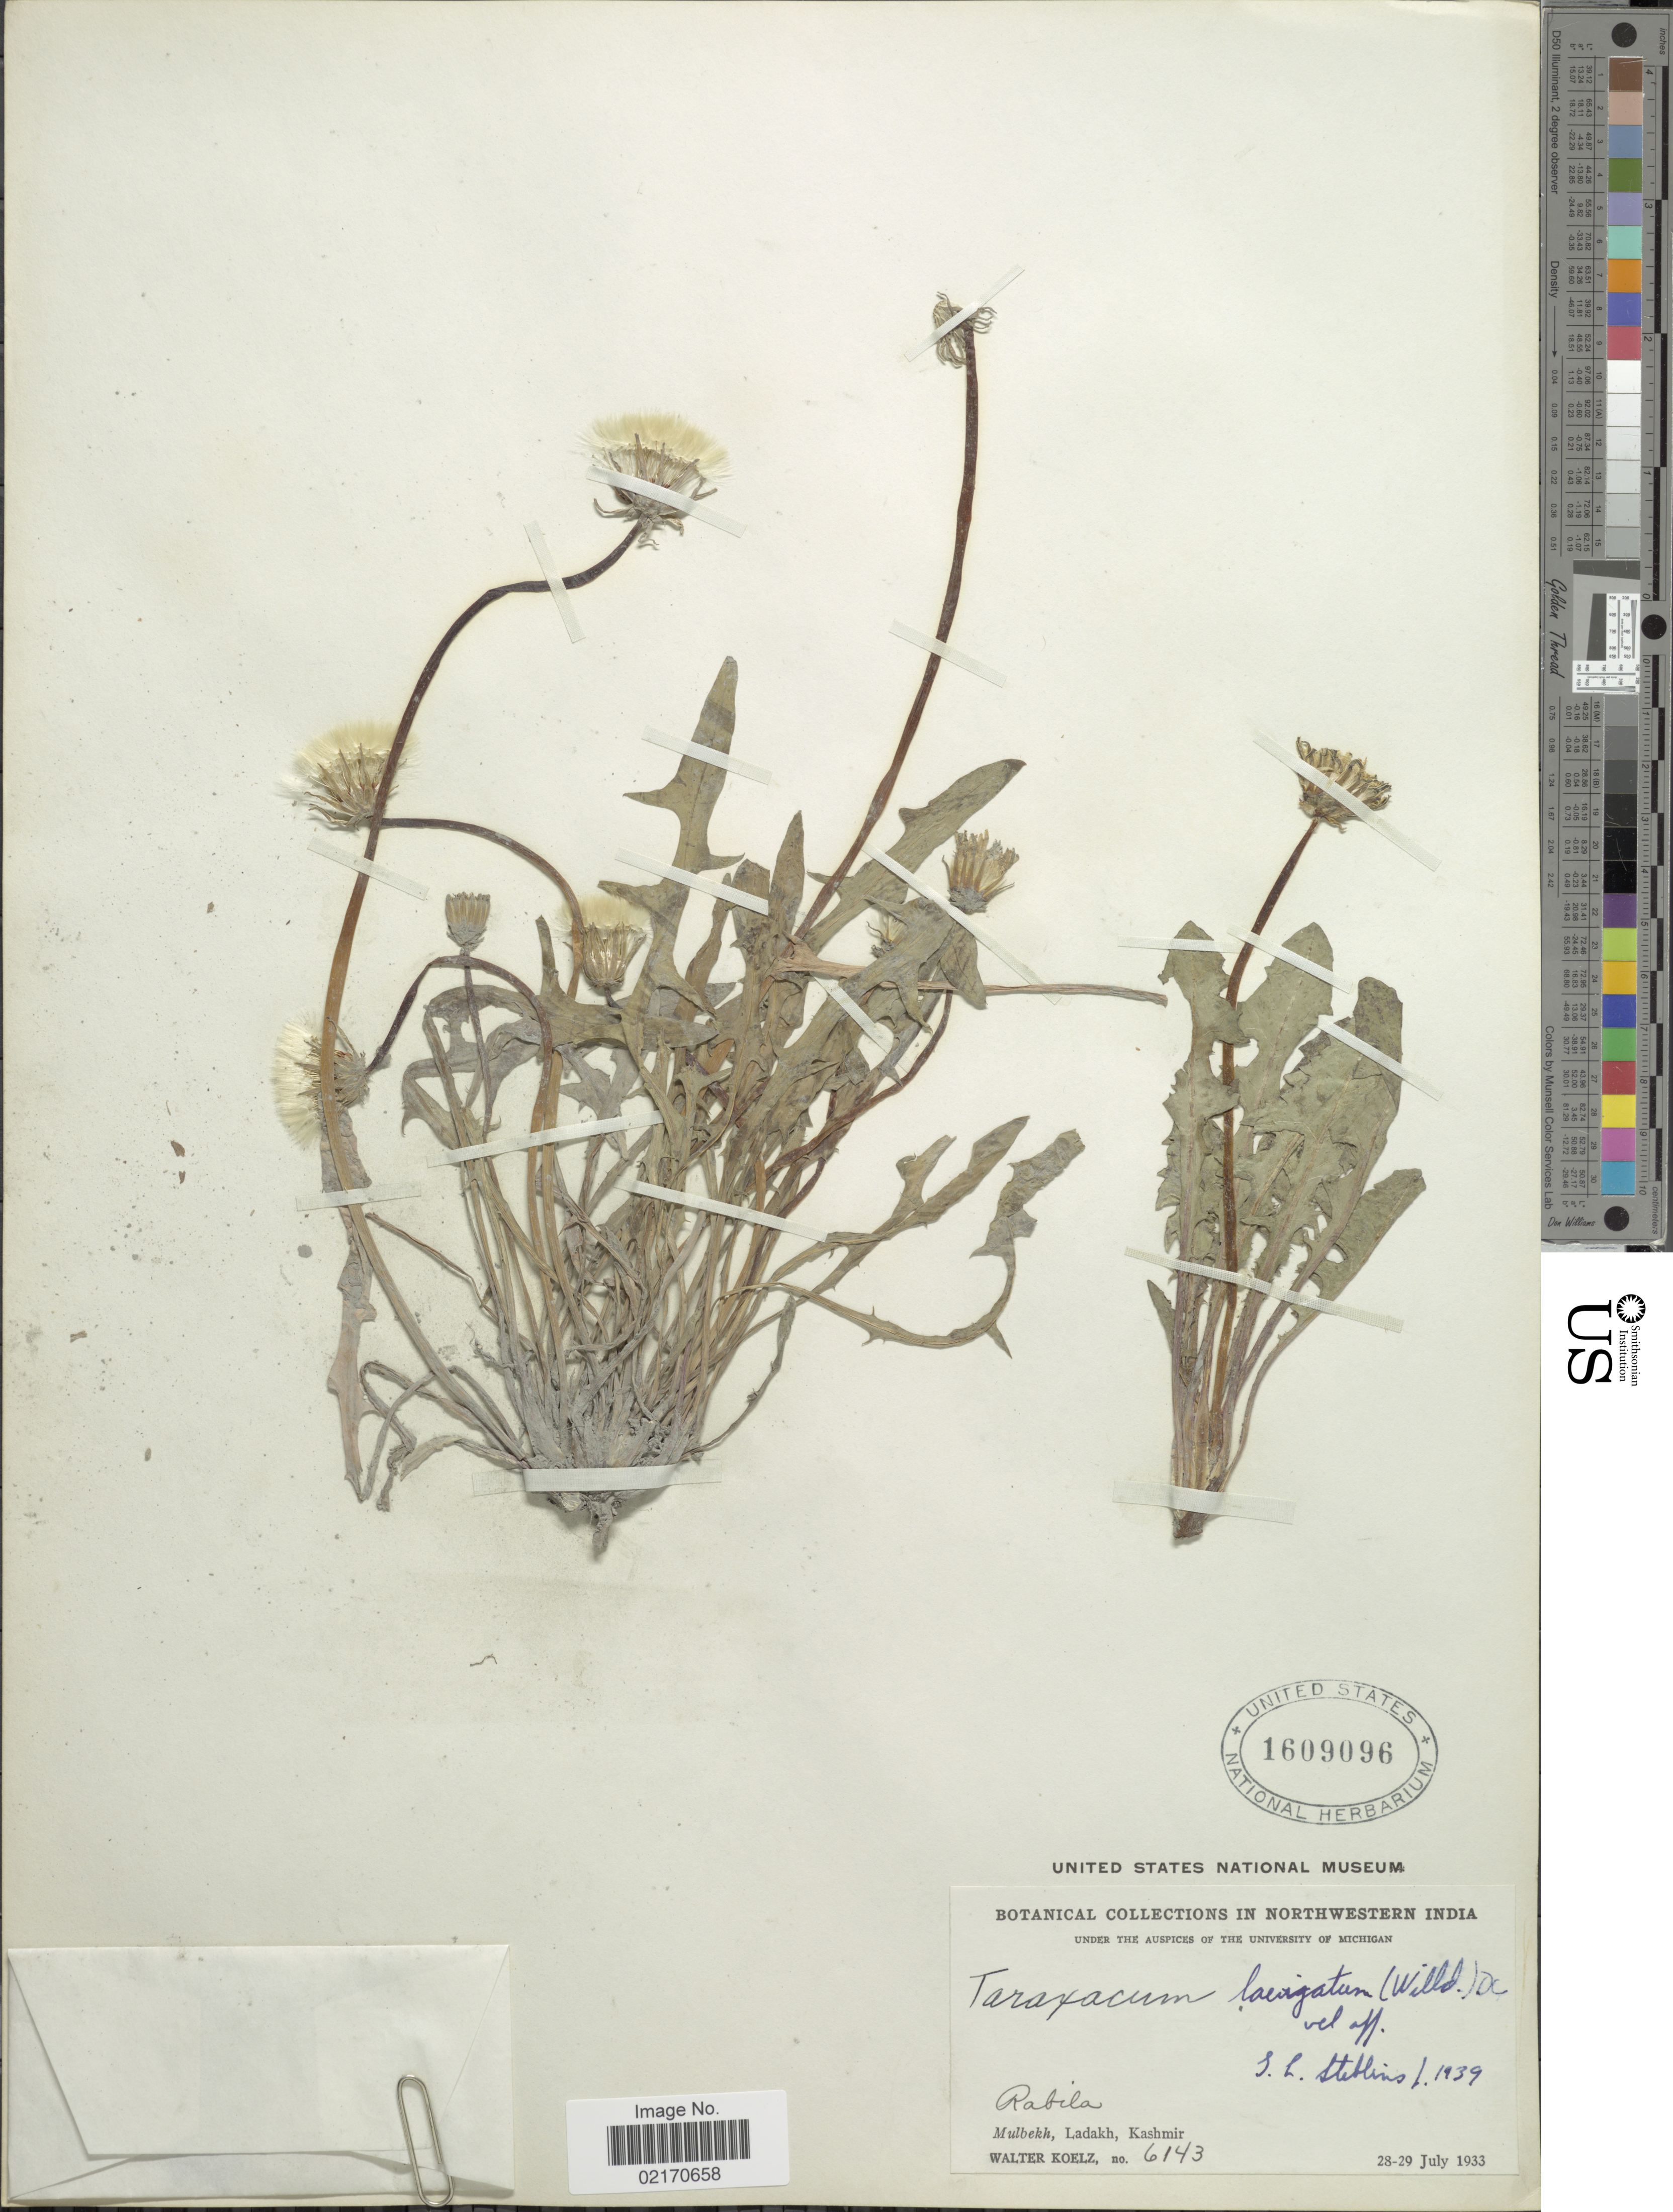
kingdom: Plantae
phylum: Tracheophyta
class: Magnoliopsida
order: Asterales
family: Asteraceae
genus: Taraxacum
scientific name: Taraxacum laevigatum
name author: (Willd.) DC.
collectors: W. N. Koelz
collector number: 6143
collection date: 1933-07-28/1933-07-29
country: India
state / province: Jammu and Kashmir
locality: Northwestern India, Rabila, Mulbekh, Ladakh, Kashmir.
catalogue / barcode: US 1609096